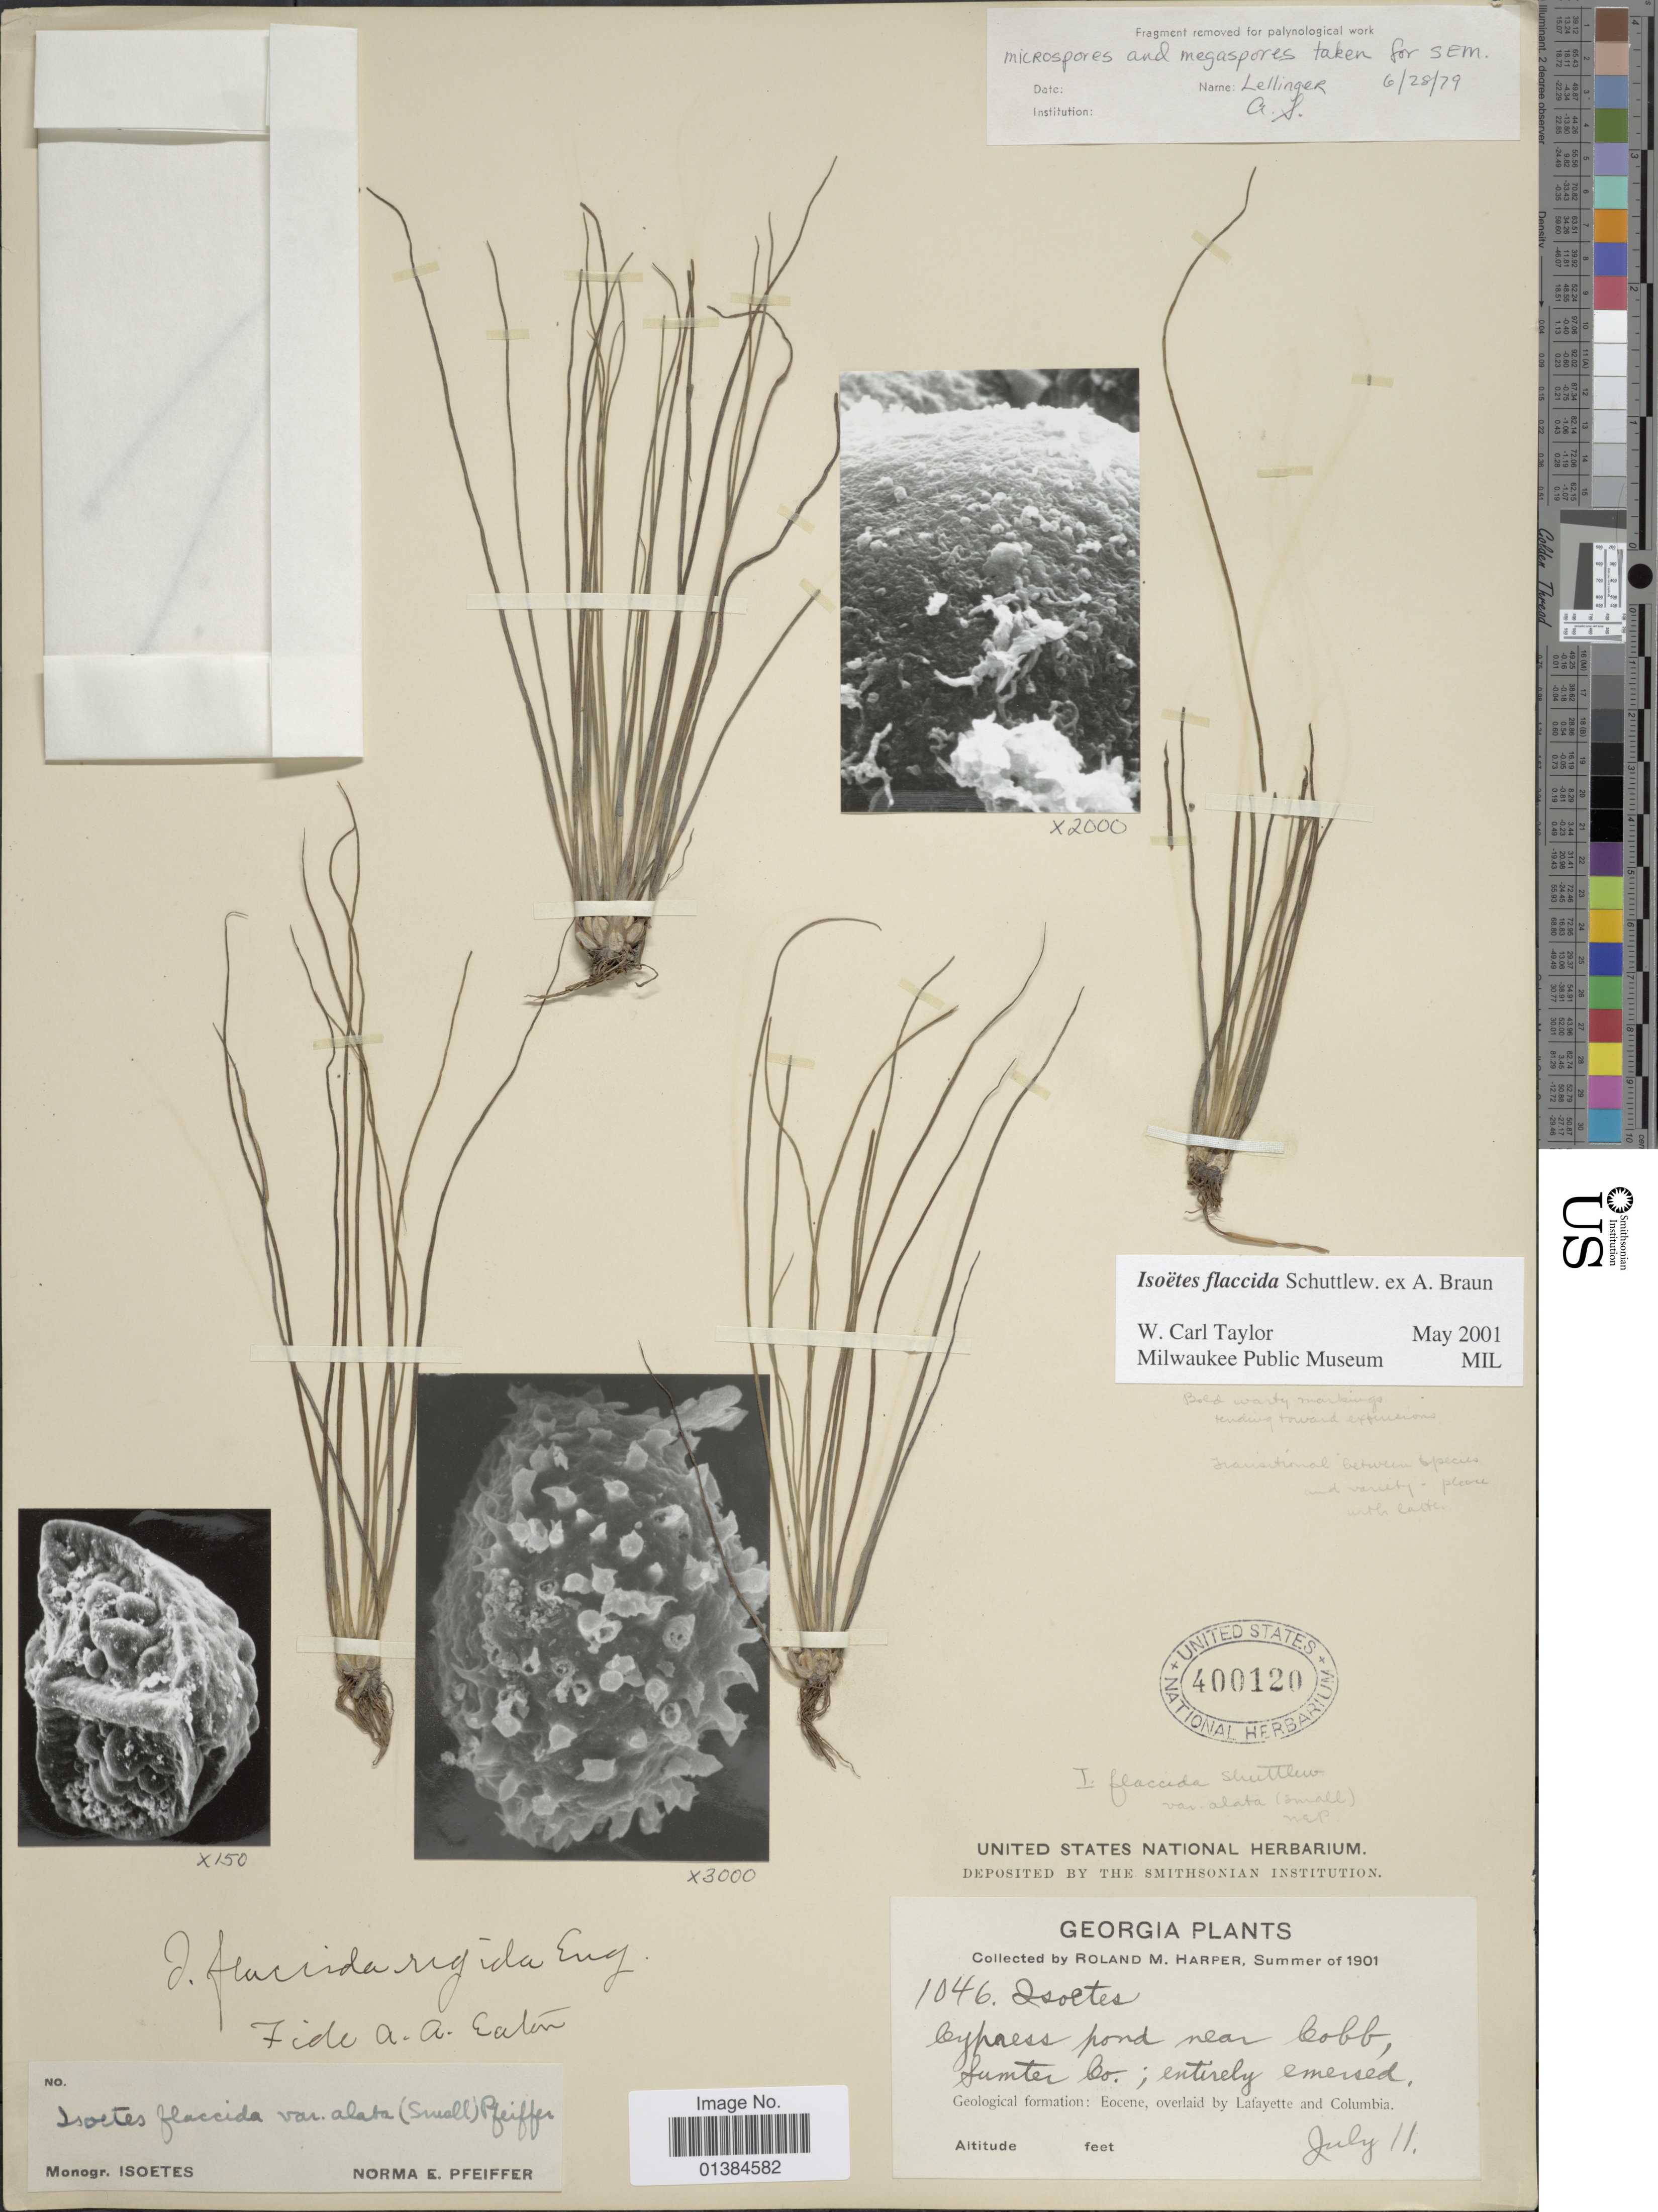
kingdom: Plantae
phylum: Tracheophyta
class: Lycopodiopsida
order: Isoetales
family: Isoetaceae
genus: Isoetes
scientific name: Isoetes flaccida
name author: Shuttlew. ex A. Braun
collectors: R. M. Harper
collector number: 1046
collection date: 1901-07-11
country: United States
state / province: Georgia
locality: Cypress pond near Cobb Sumter Co, entirely emersed. Geological formation: Eocene, overlaid by Lafayette and Columbia.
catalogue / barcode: US 400120